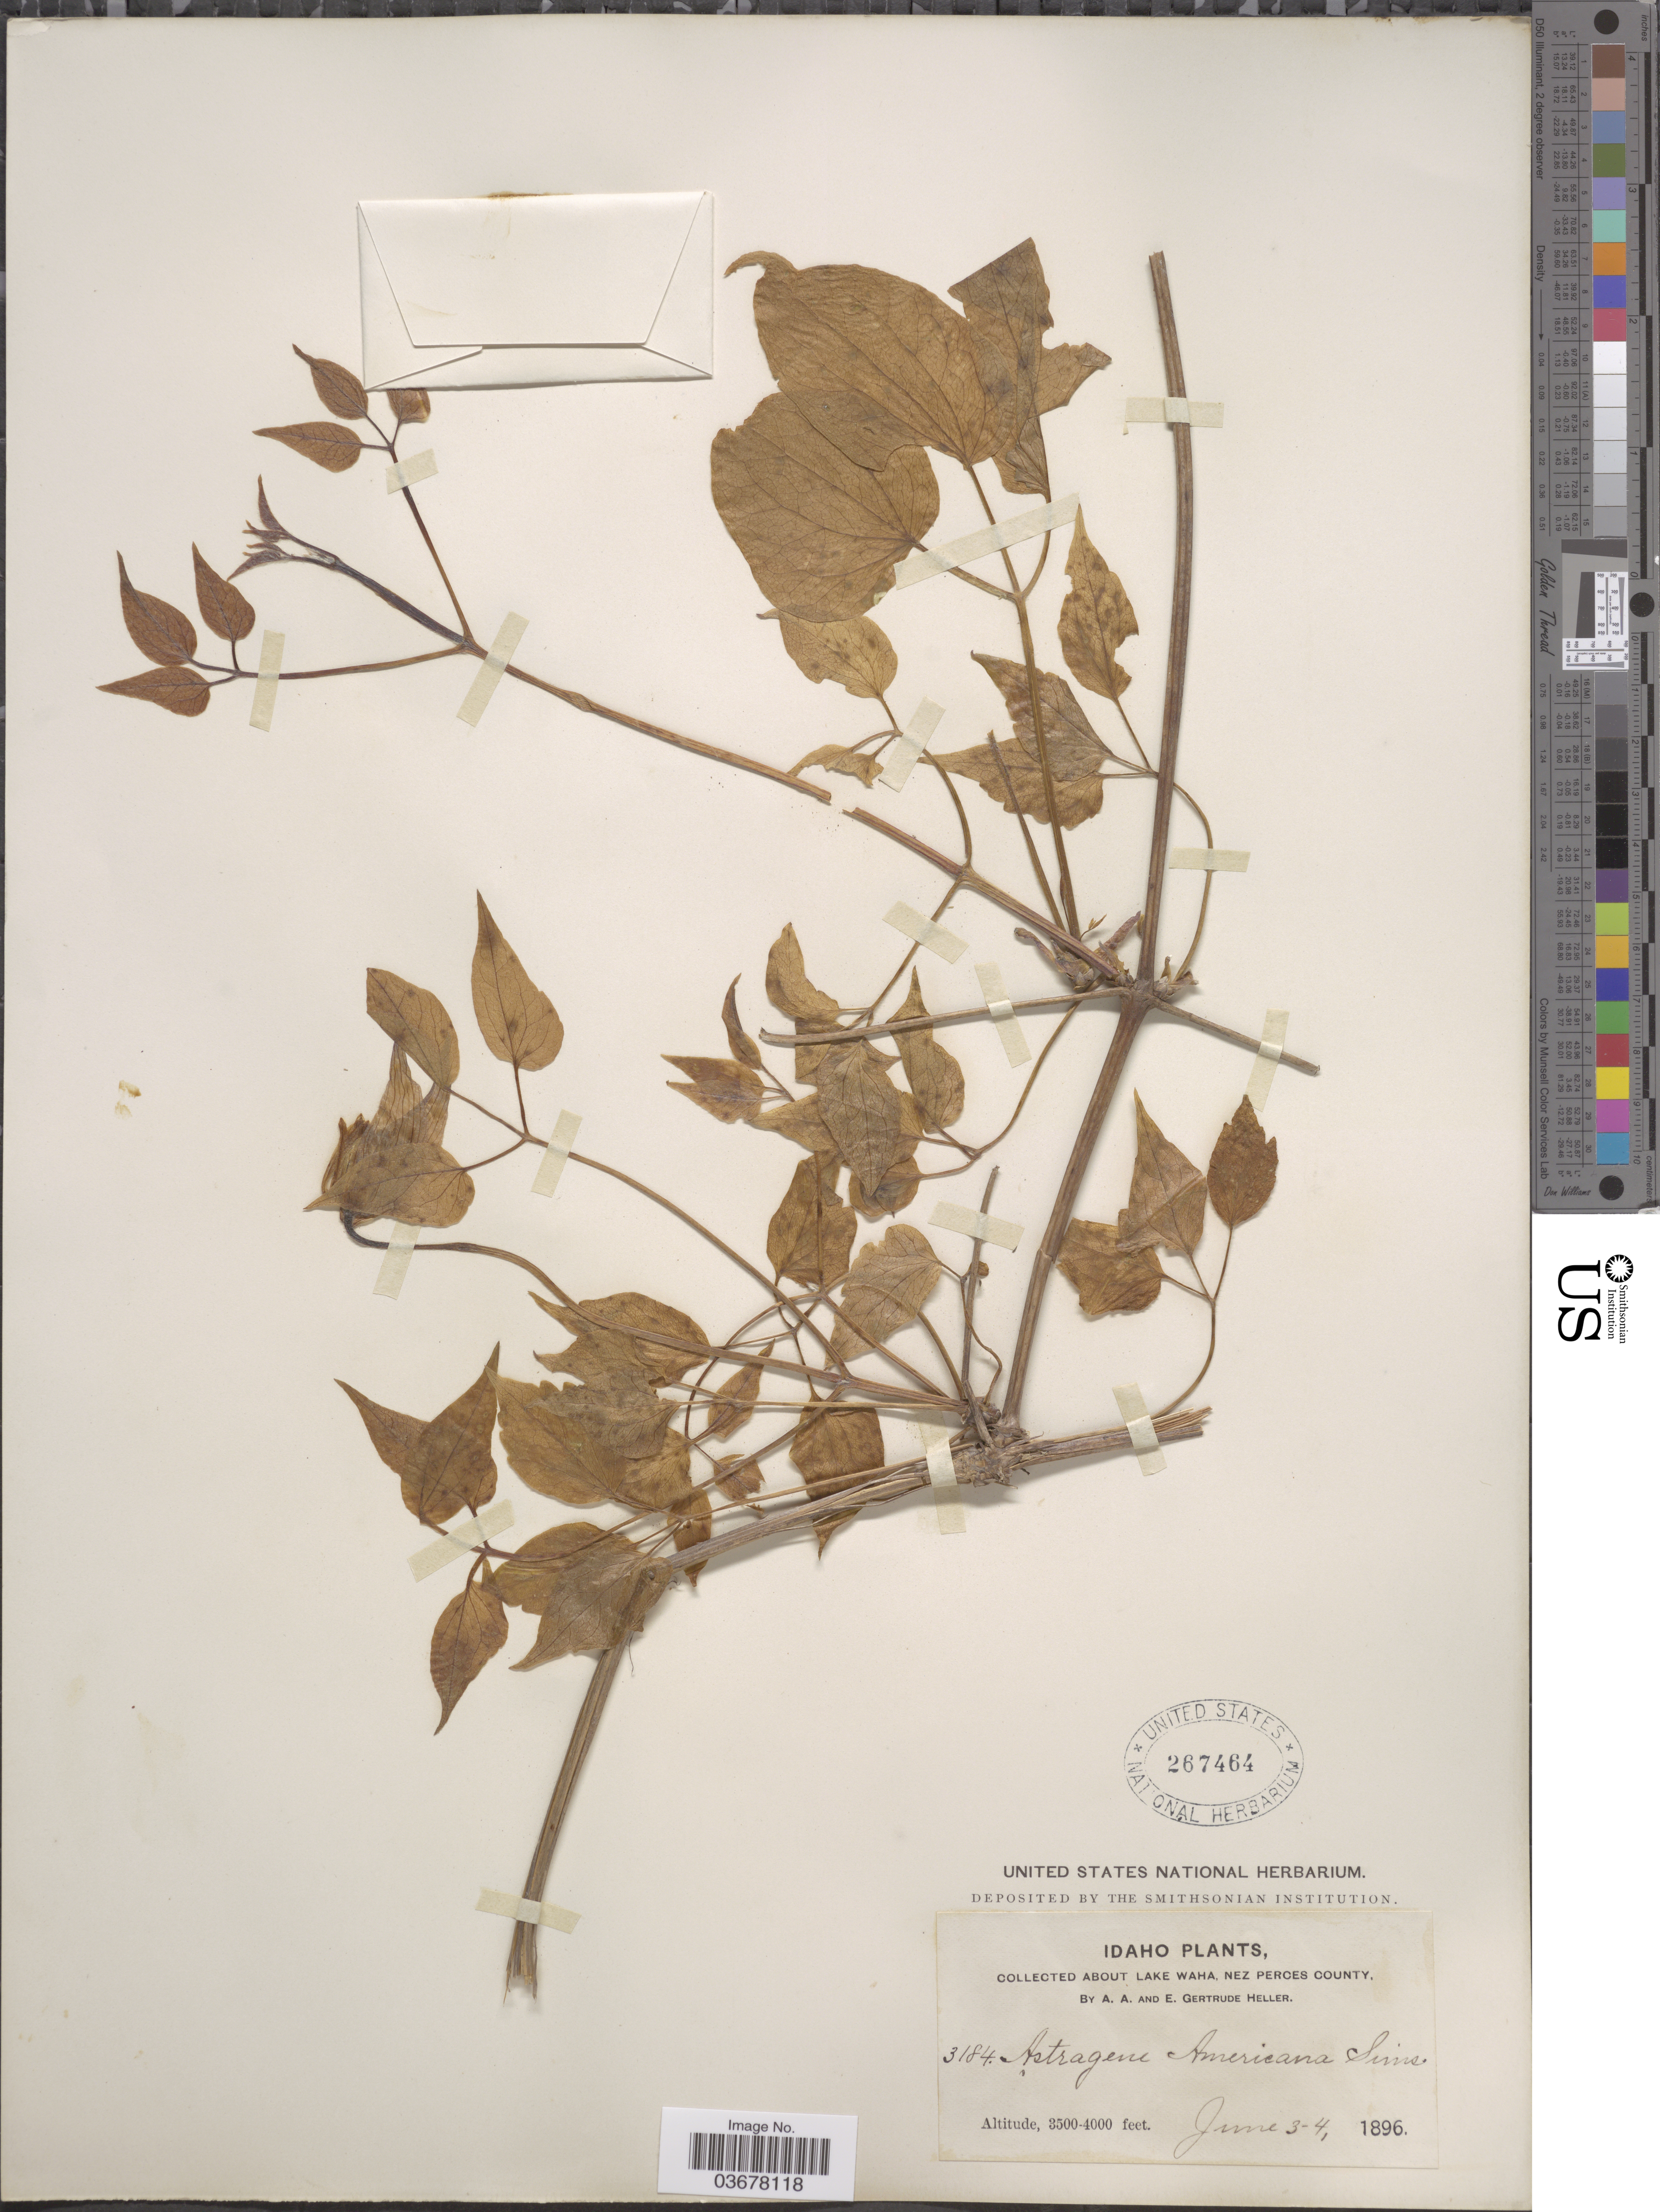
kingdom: Plantae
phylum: Tracheophyta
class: Magnoliopsida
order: Ranunculales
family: Ranunculaceae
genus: Clematis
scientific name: Clematis occidentalis var. grosseserrata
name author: (Rydb.) J.S. Pringle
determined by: Strong, M. T., (US), Smithsonian Institution - National Museum of Natural History (UNITED STATES)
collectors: A. A. Heller & E. G. Heller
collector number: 3184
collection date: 1896-06-03/1896-06-04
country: United States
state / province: Idaho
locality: Lake Waha, Nez Perces County.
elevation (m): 1067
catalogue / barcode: US 267464